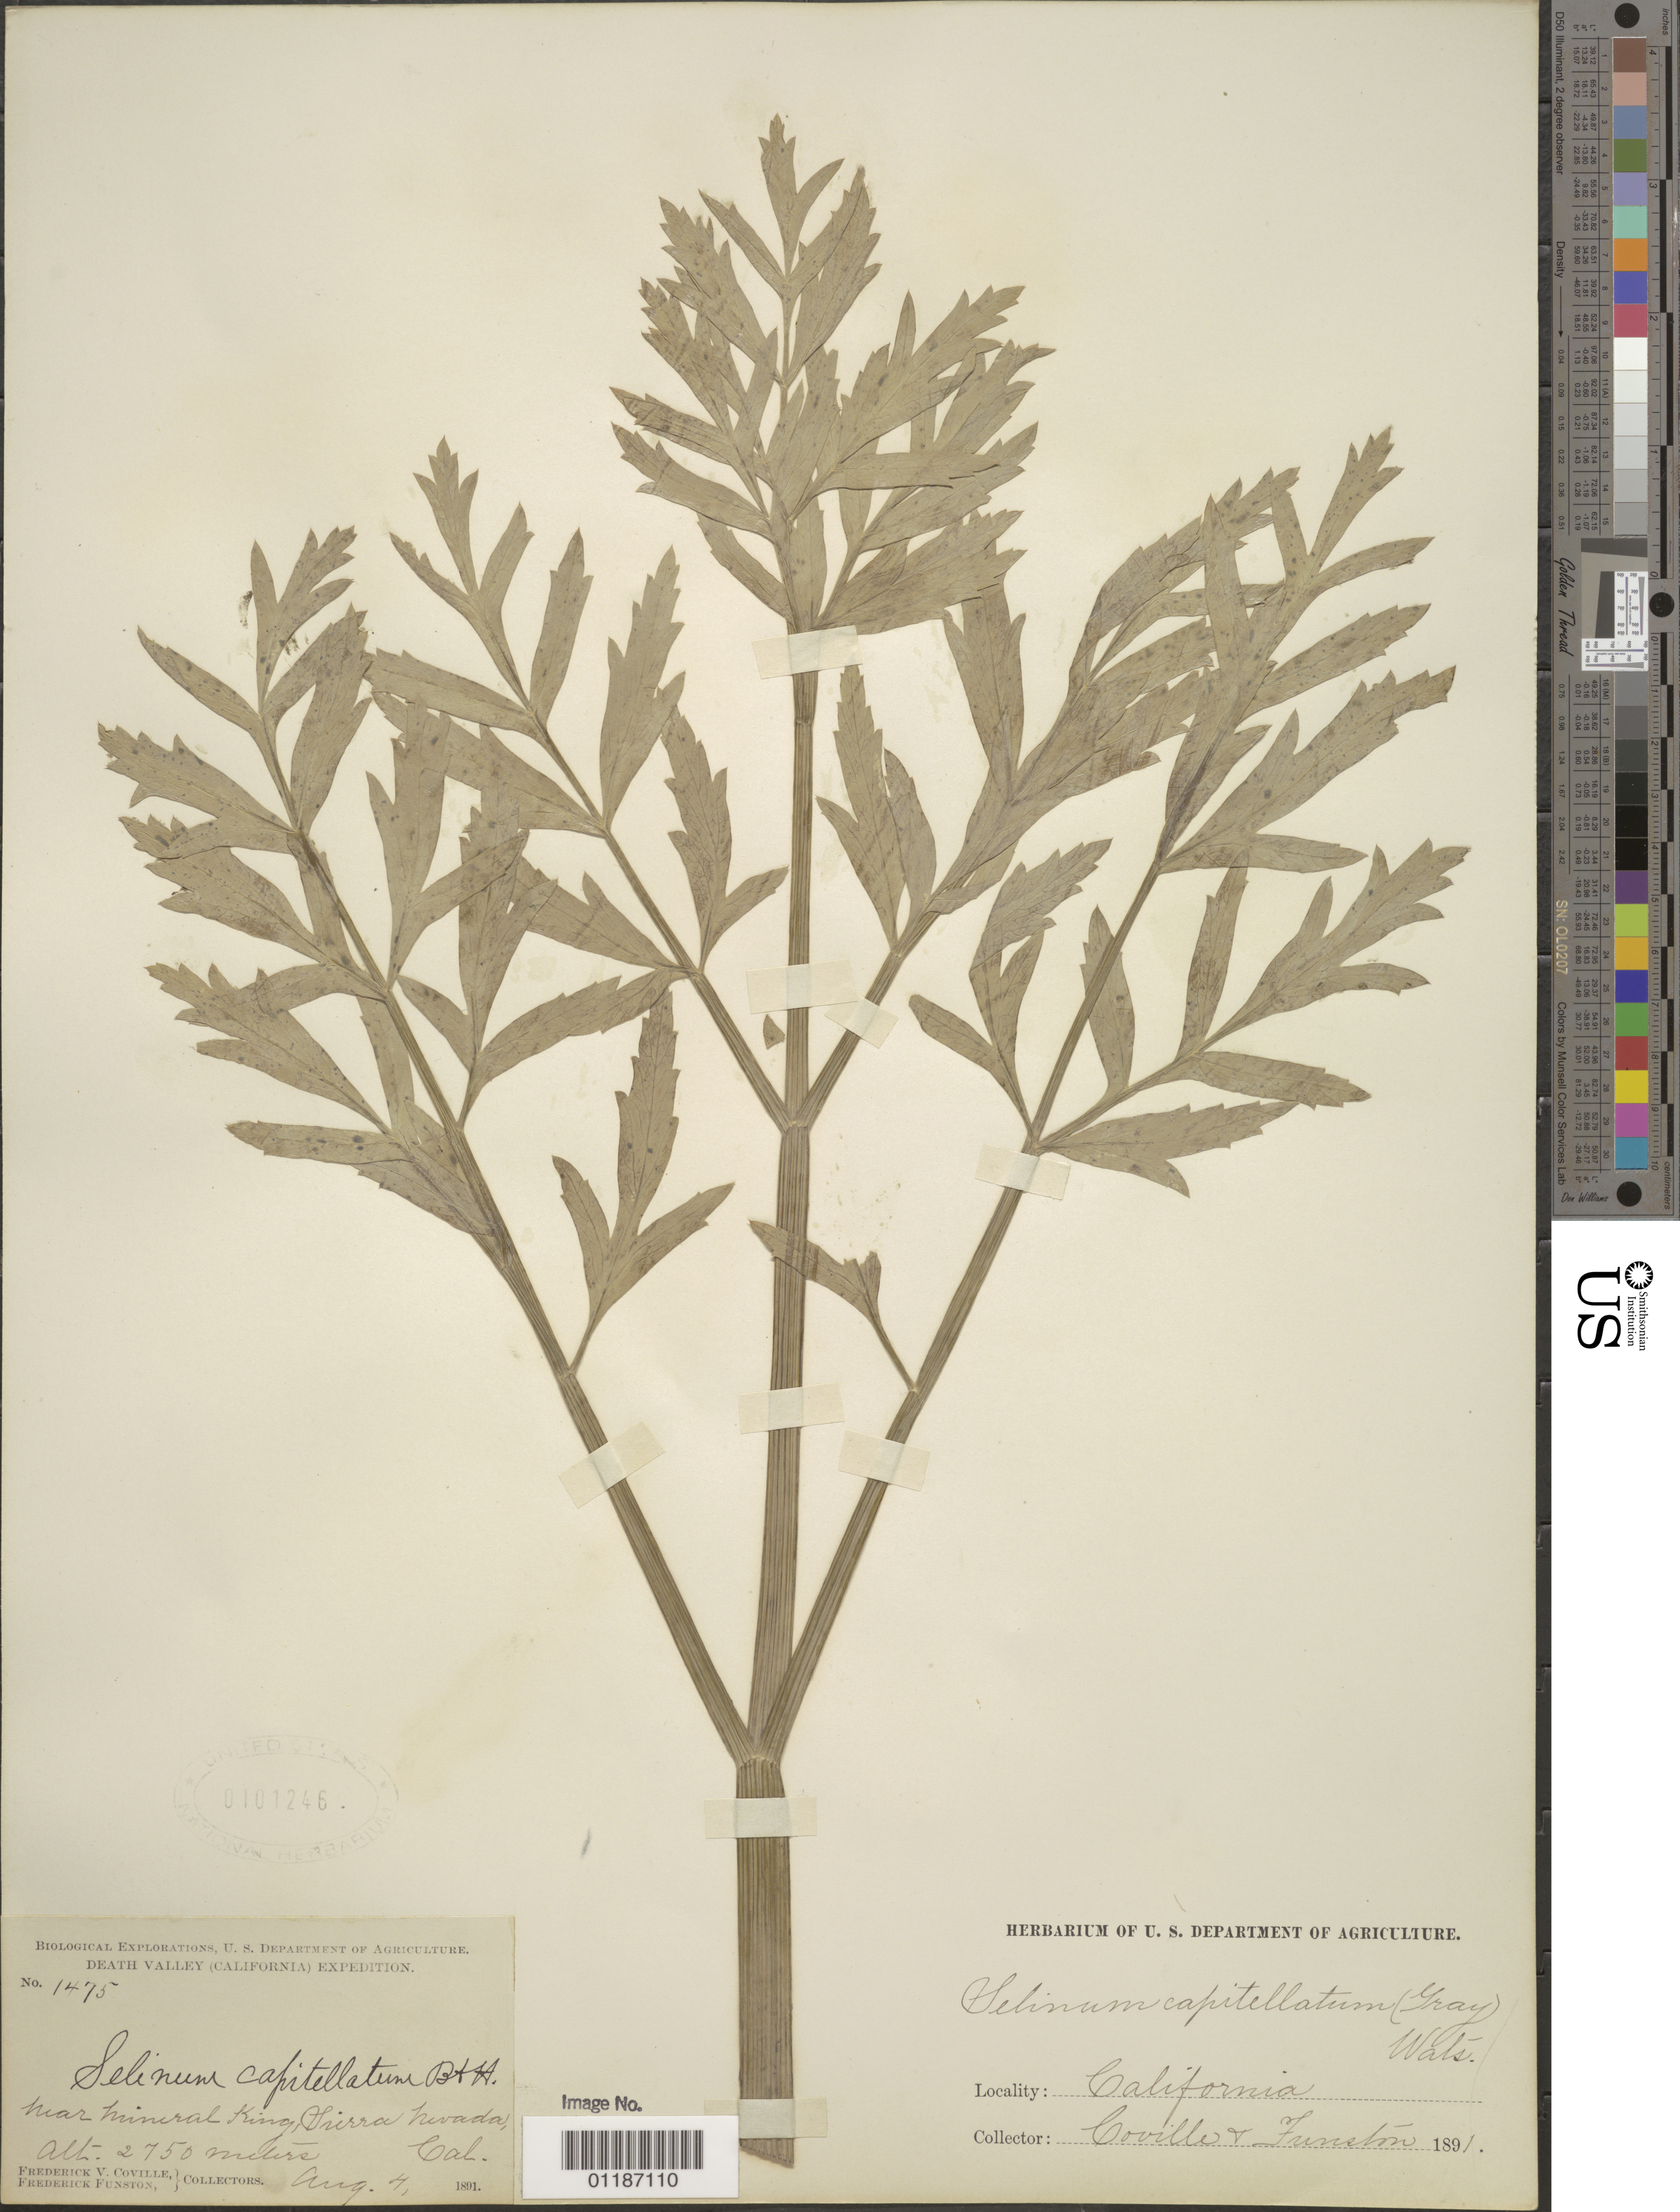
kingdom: Plantae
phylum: Tracheophyta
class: Magnoliopsida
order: Apiales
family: Apiaceae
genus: Sphenosciadium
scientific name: Sphenosciadium capitellatum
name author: A. Gray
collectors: F. V. Coville & F. Funston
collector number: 1475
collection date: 1891-08-04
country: United States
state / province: California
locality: Near Mineral King, Sierra Nevada.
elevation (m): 2750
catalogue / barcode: US 101246